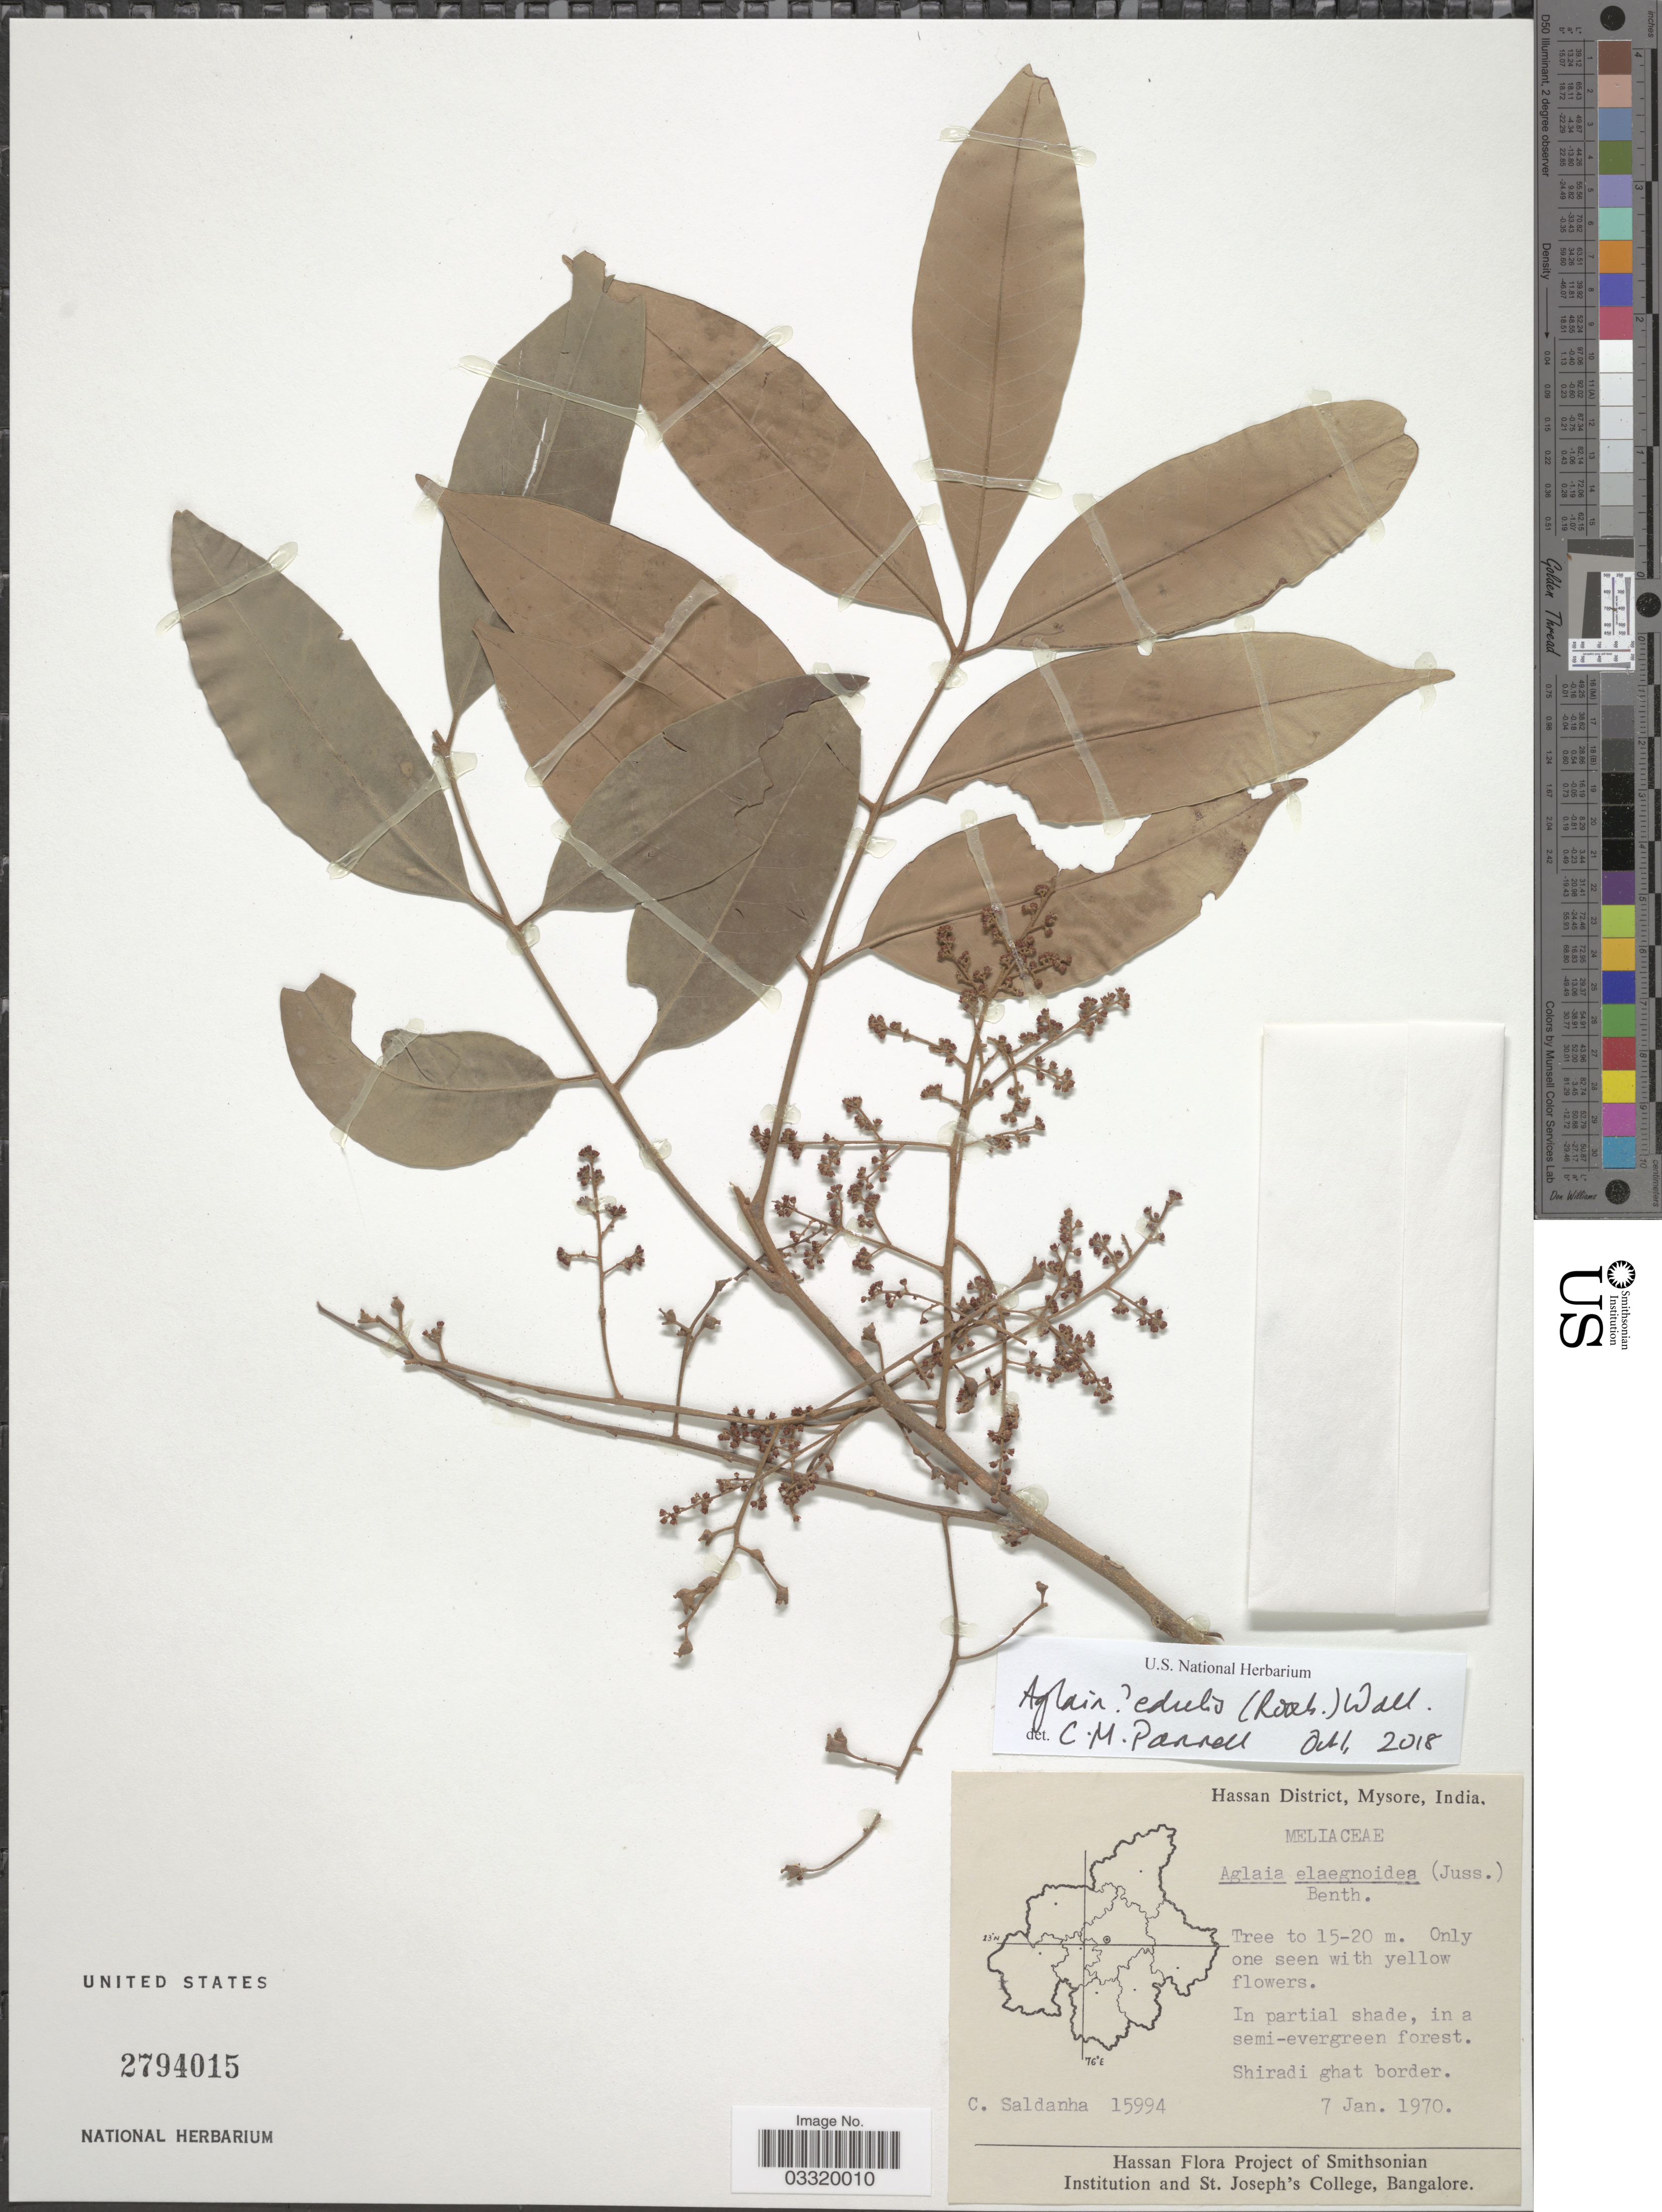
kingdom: Plantae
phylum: Tracheophyta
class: Magnoliopsida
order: Sapindales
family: Meliaceae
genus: Aglaia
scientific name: Aglaia edulis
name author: (Roxb.) Wall.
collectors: C. Saldanha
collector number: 15994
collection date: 1970-01-07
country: India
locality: Hassan District, Mysore. Shiradi ghat border.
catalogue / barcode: US 2794015